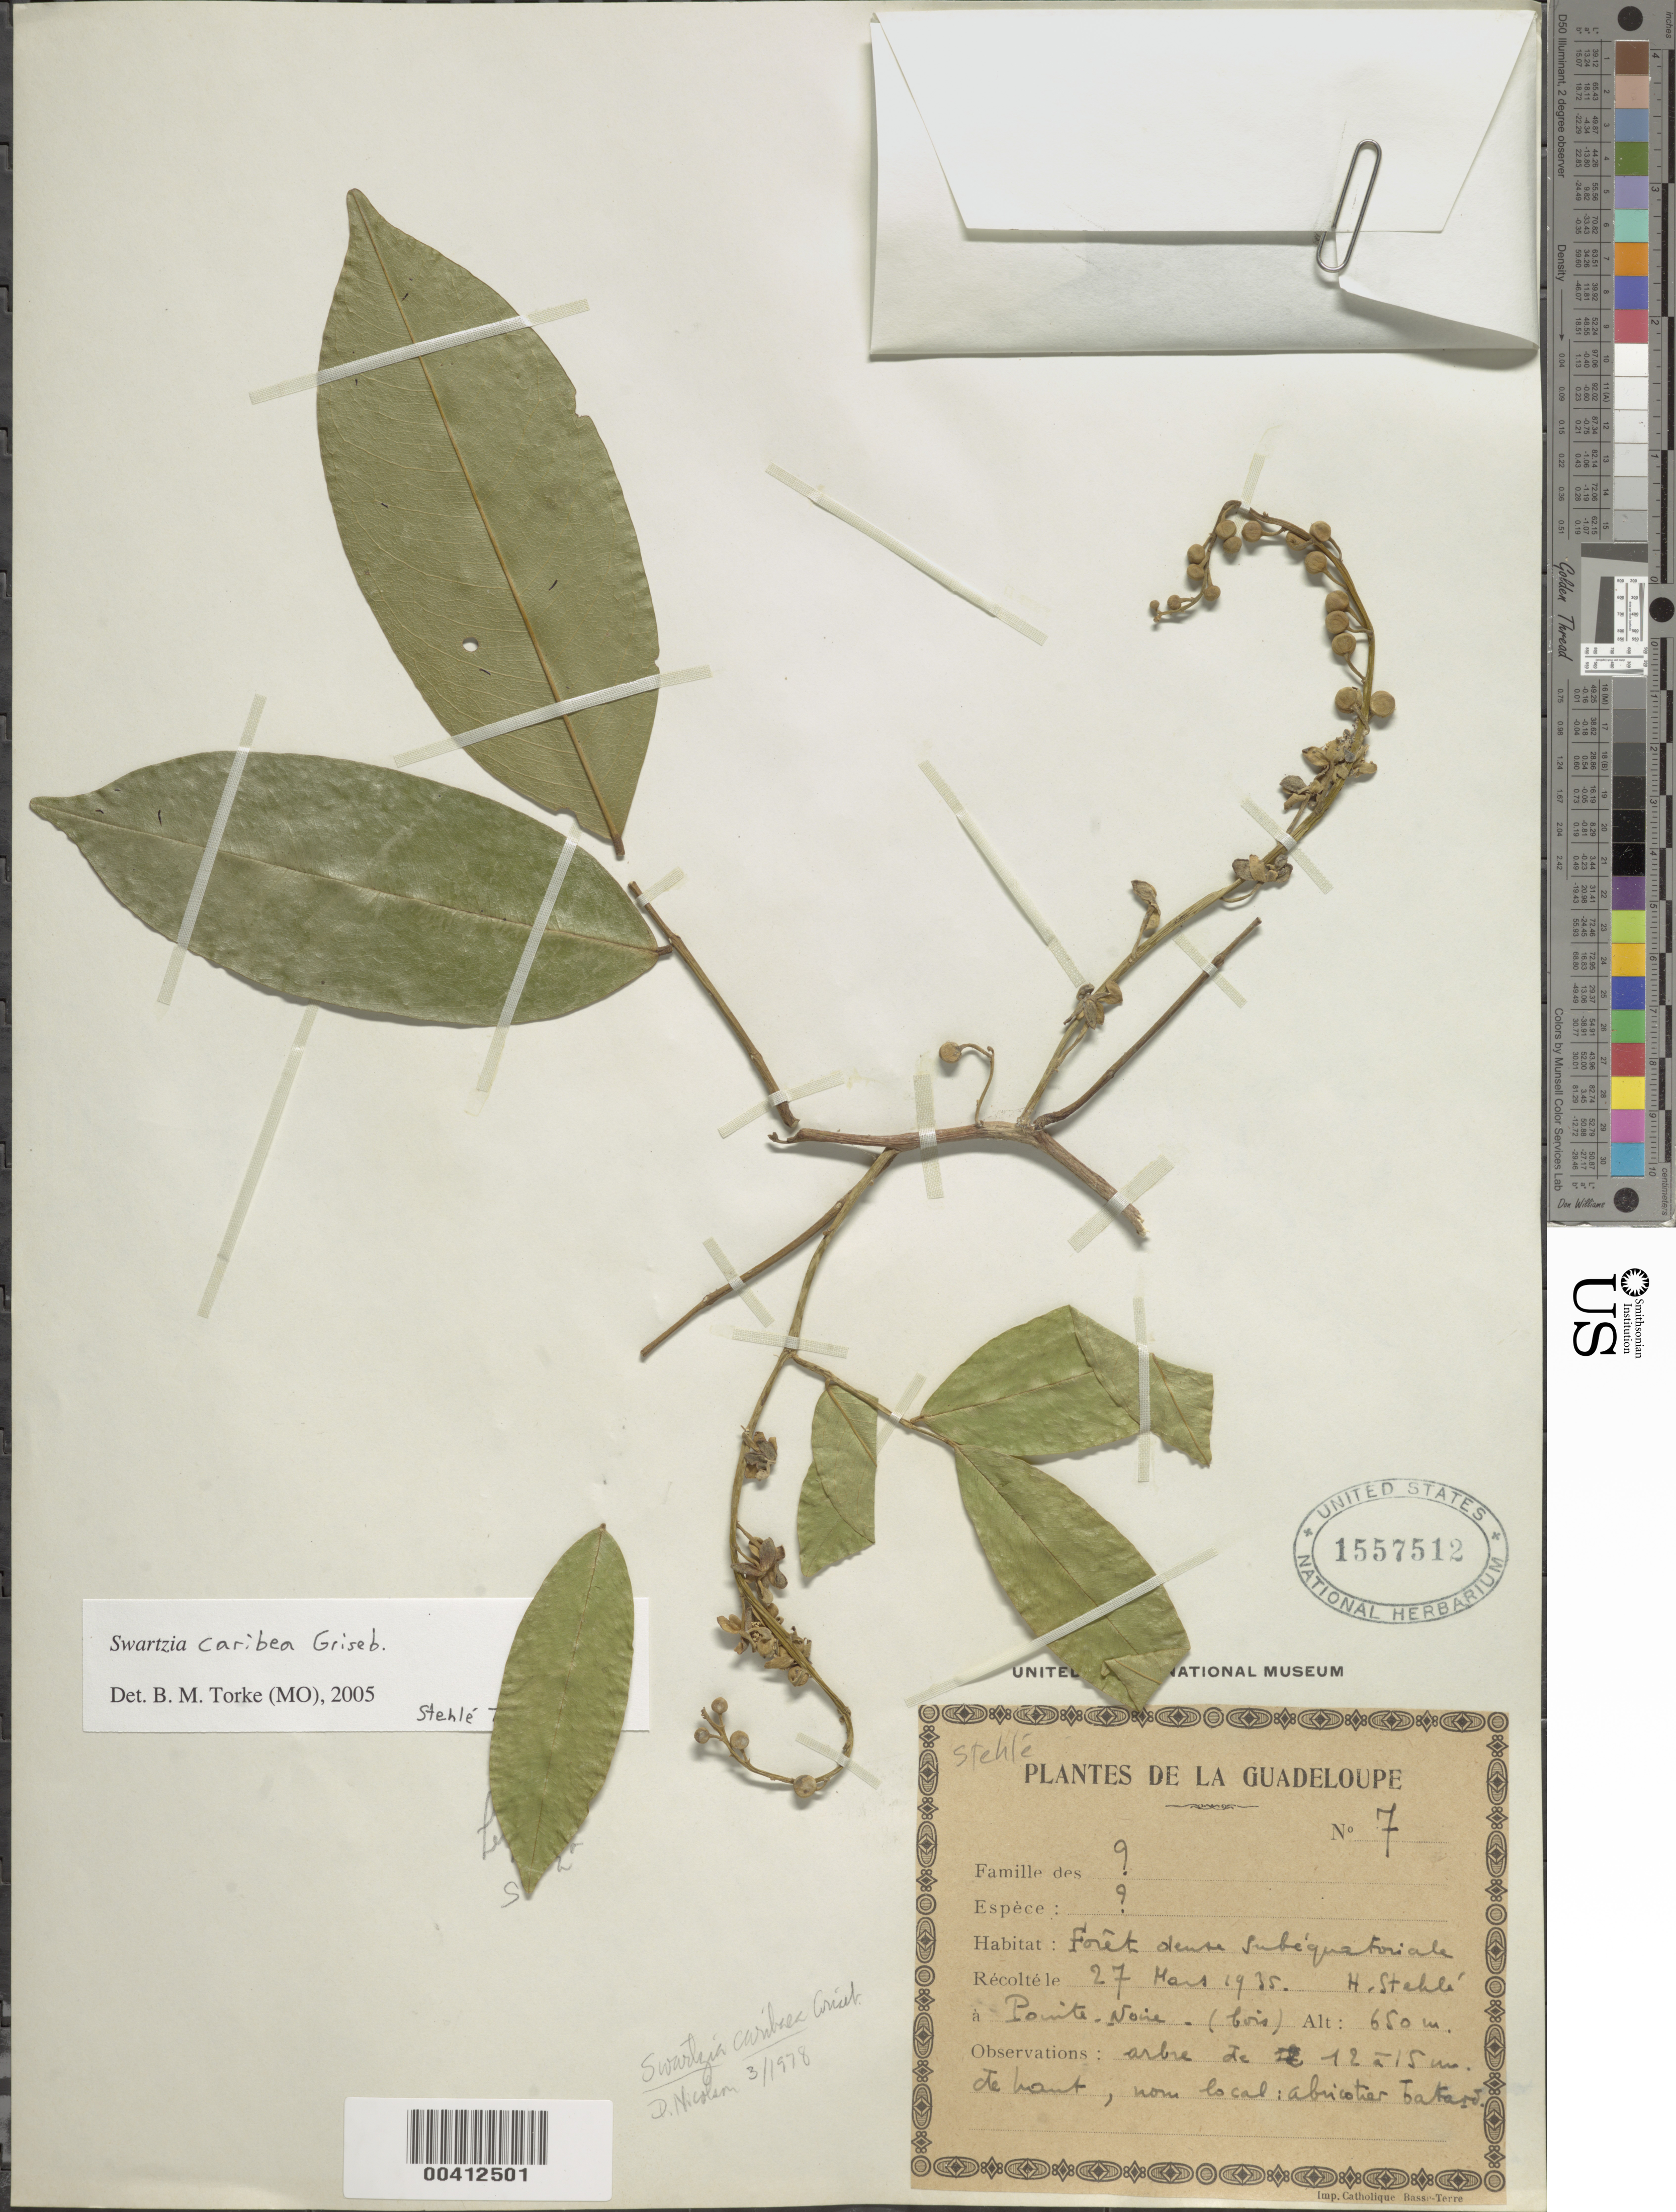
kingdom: Plantae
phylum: Tracheophyta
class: Magnoliopsida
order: Fabales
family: Fabaceae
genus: Swartzia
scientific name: Swartzia caribaea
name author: Griseb.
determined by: Nicolson, Dan H.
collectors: H. Stehlé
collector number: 7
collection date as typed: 27 Mar 1935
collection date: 1935-03-27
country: Guadeloupe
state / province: Basse-terre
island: Basse Terre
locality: Pointe noire (cois)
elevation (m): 650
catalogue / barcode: US 1557512